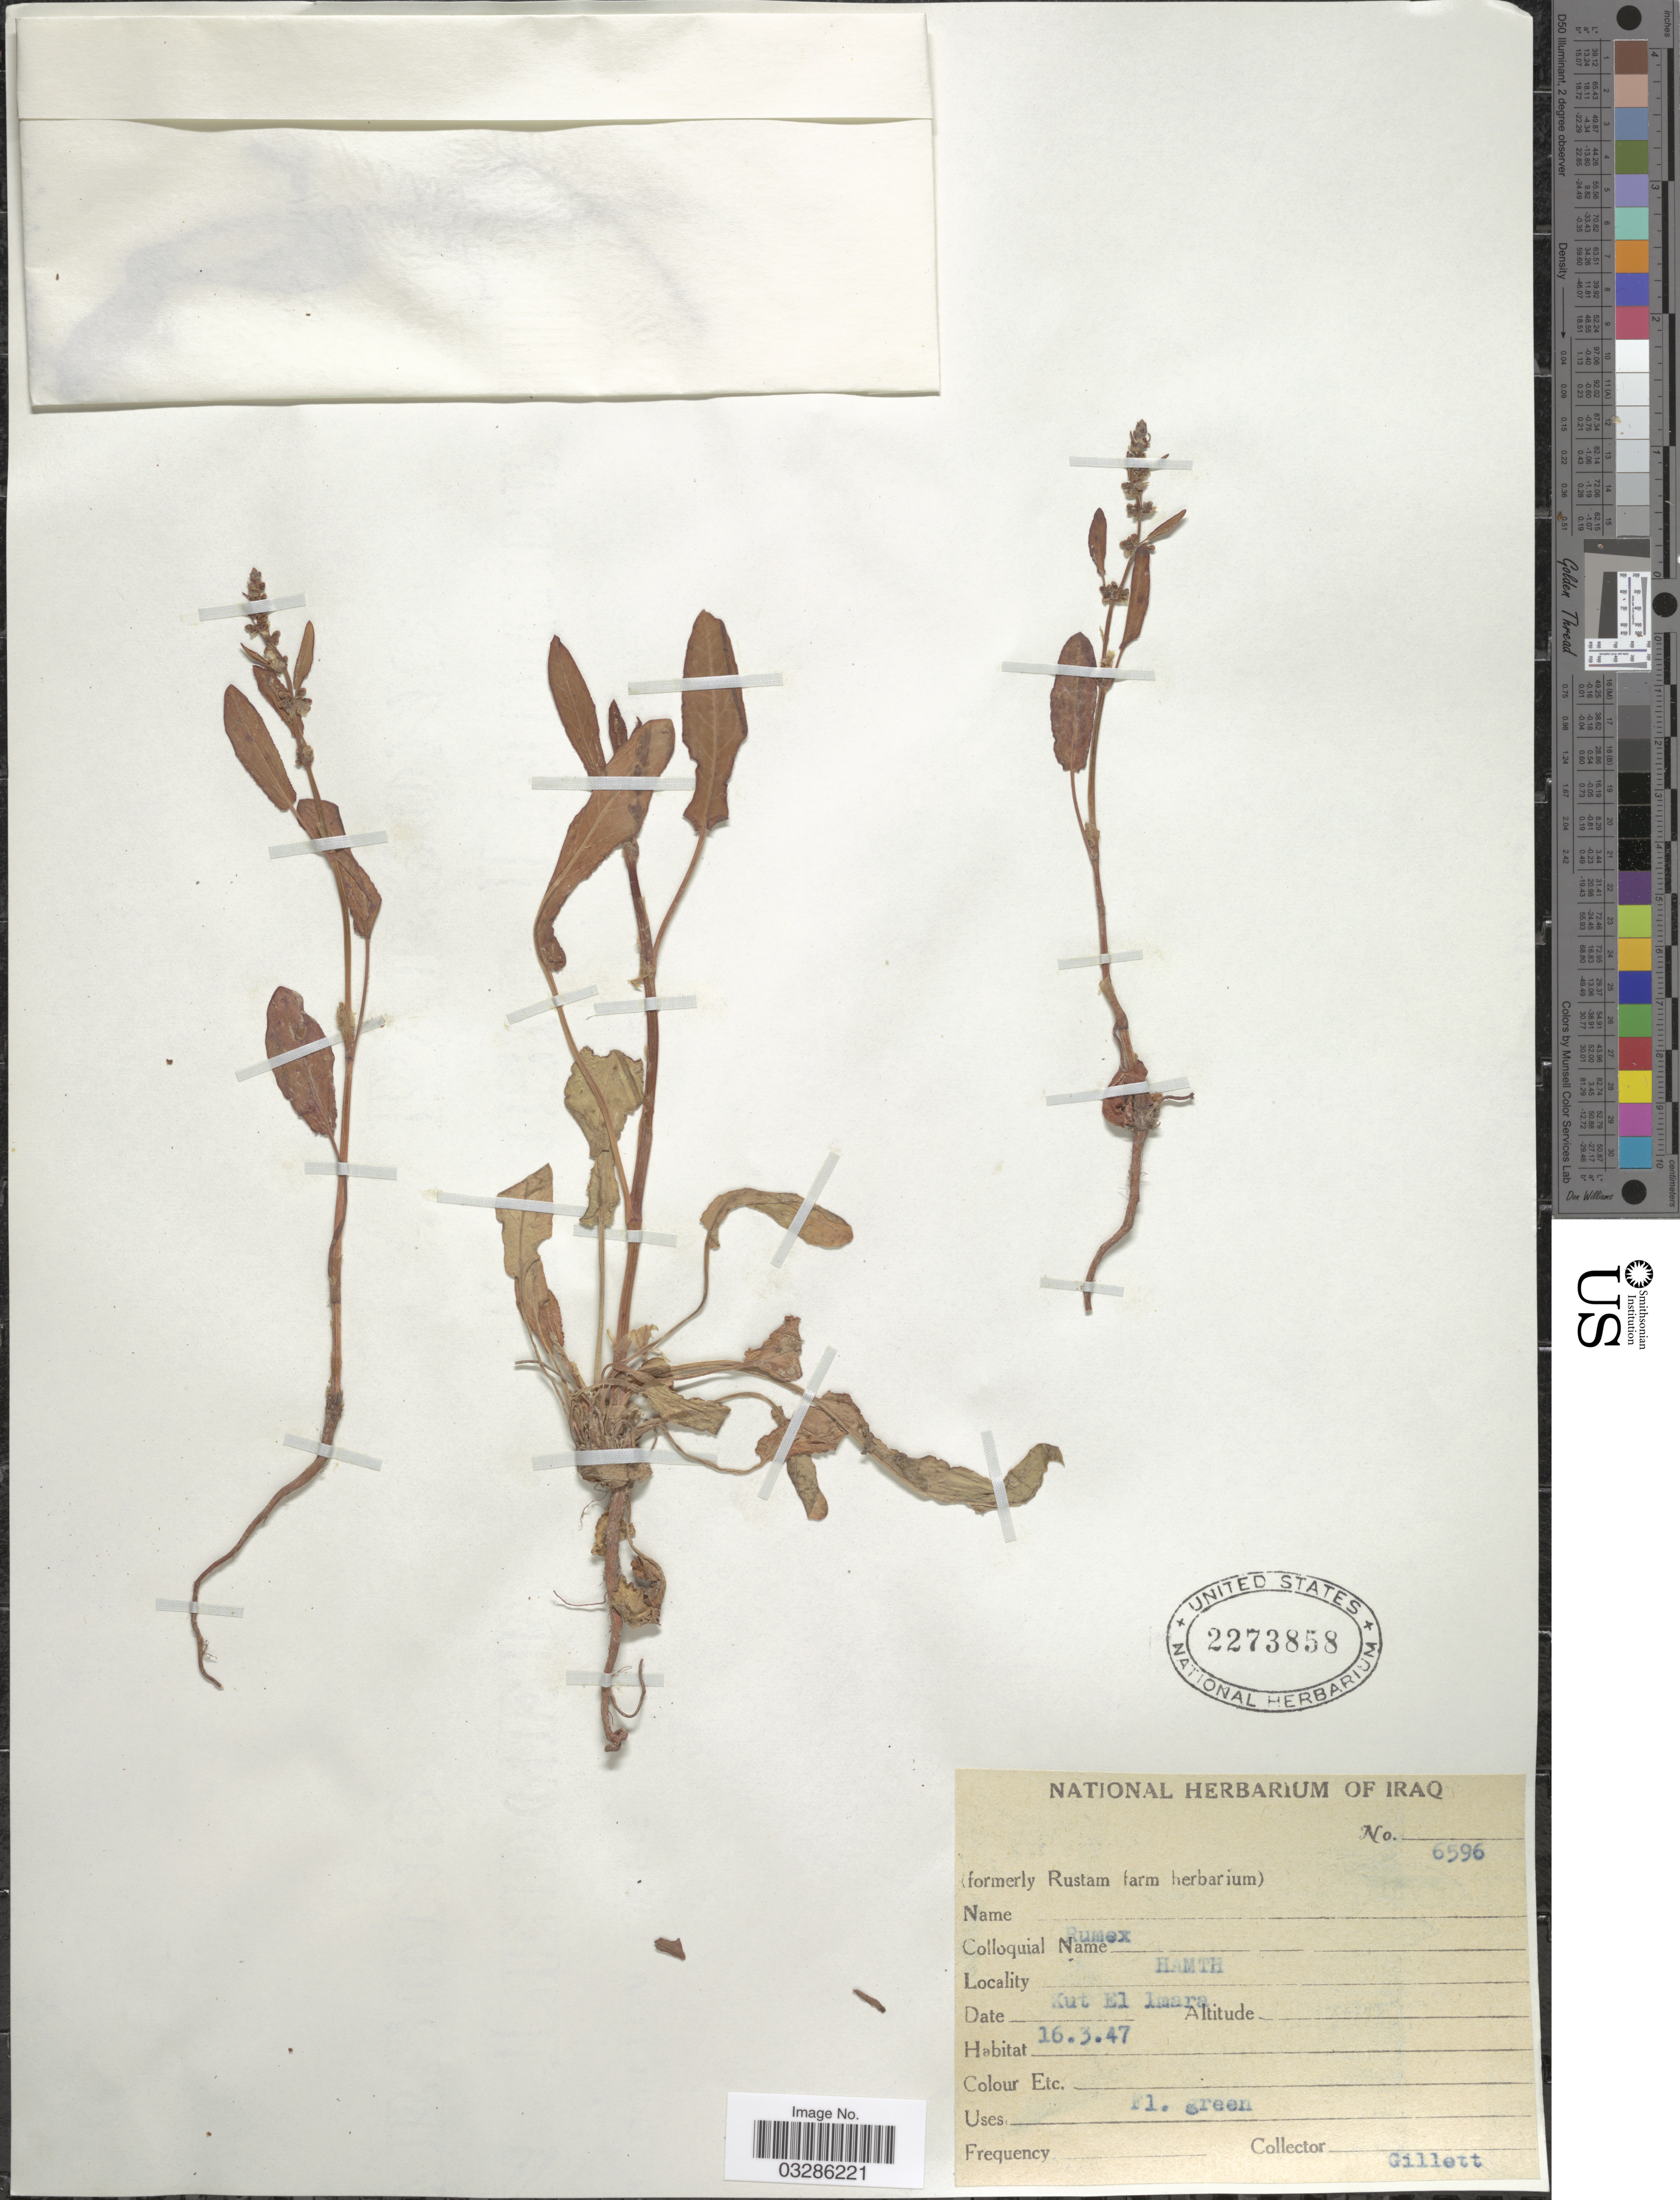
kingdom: Plantae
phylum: Tracheophyta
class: Magnoliopsida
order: Caryophyllales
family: Polygonaceae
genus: Rumex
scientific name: Rumex sp.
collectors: Gillett, --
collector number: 6596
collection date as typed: Transcribed d/m/y: 16/3/47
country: Iraq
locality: Kut El Imara.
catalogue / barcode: US 2273858